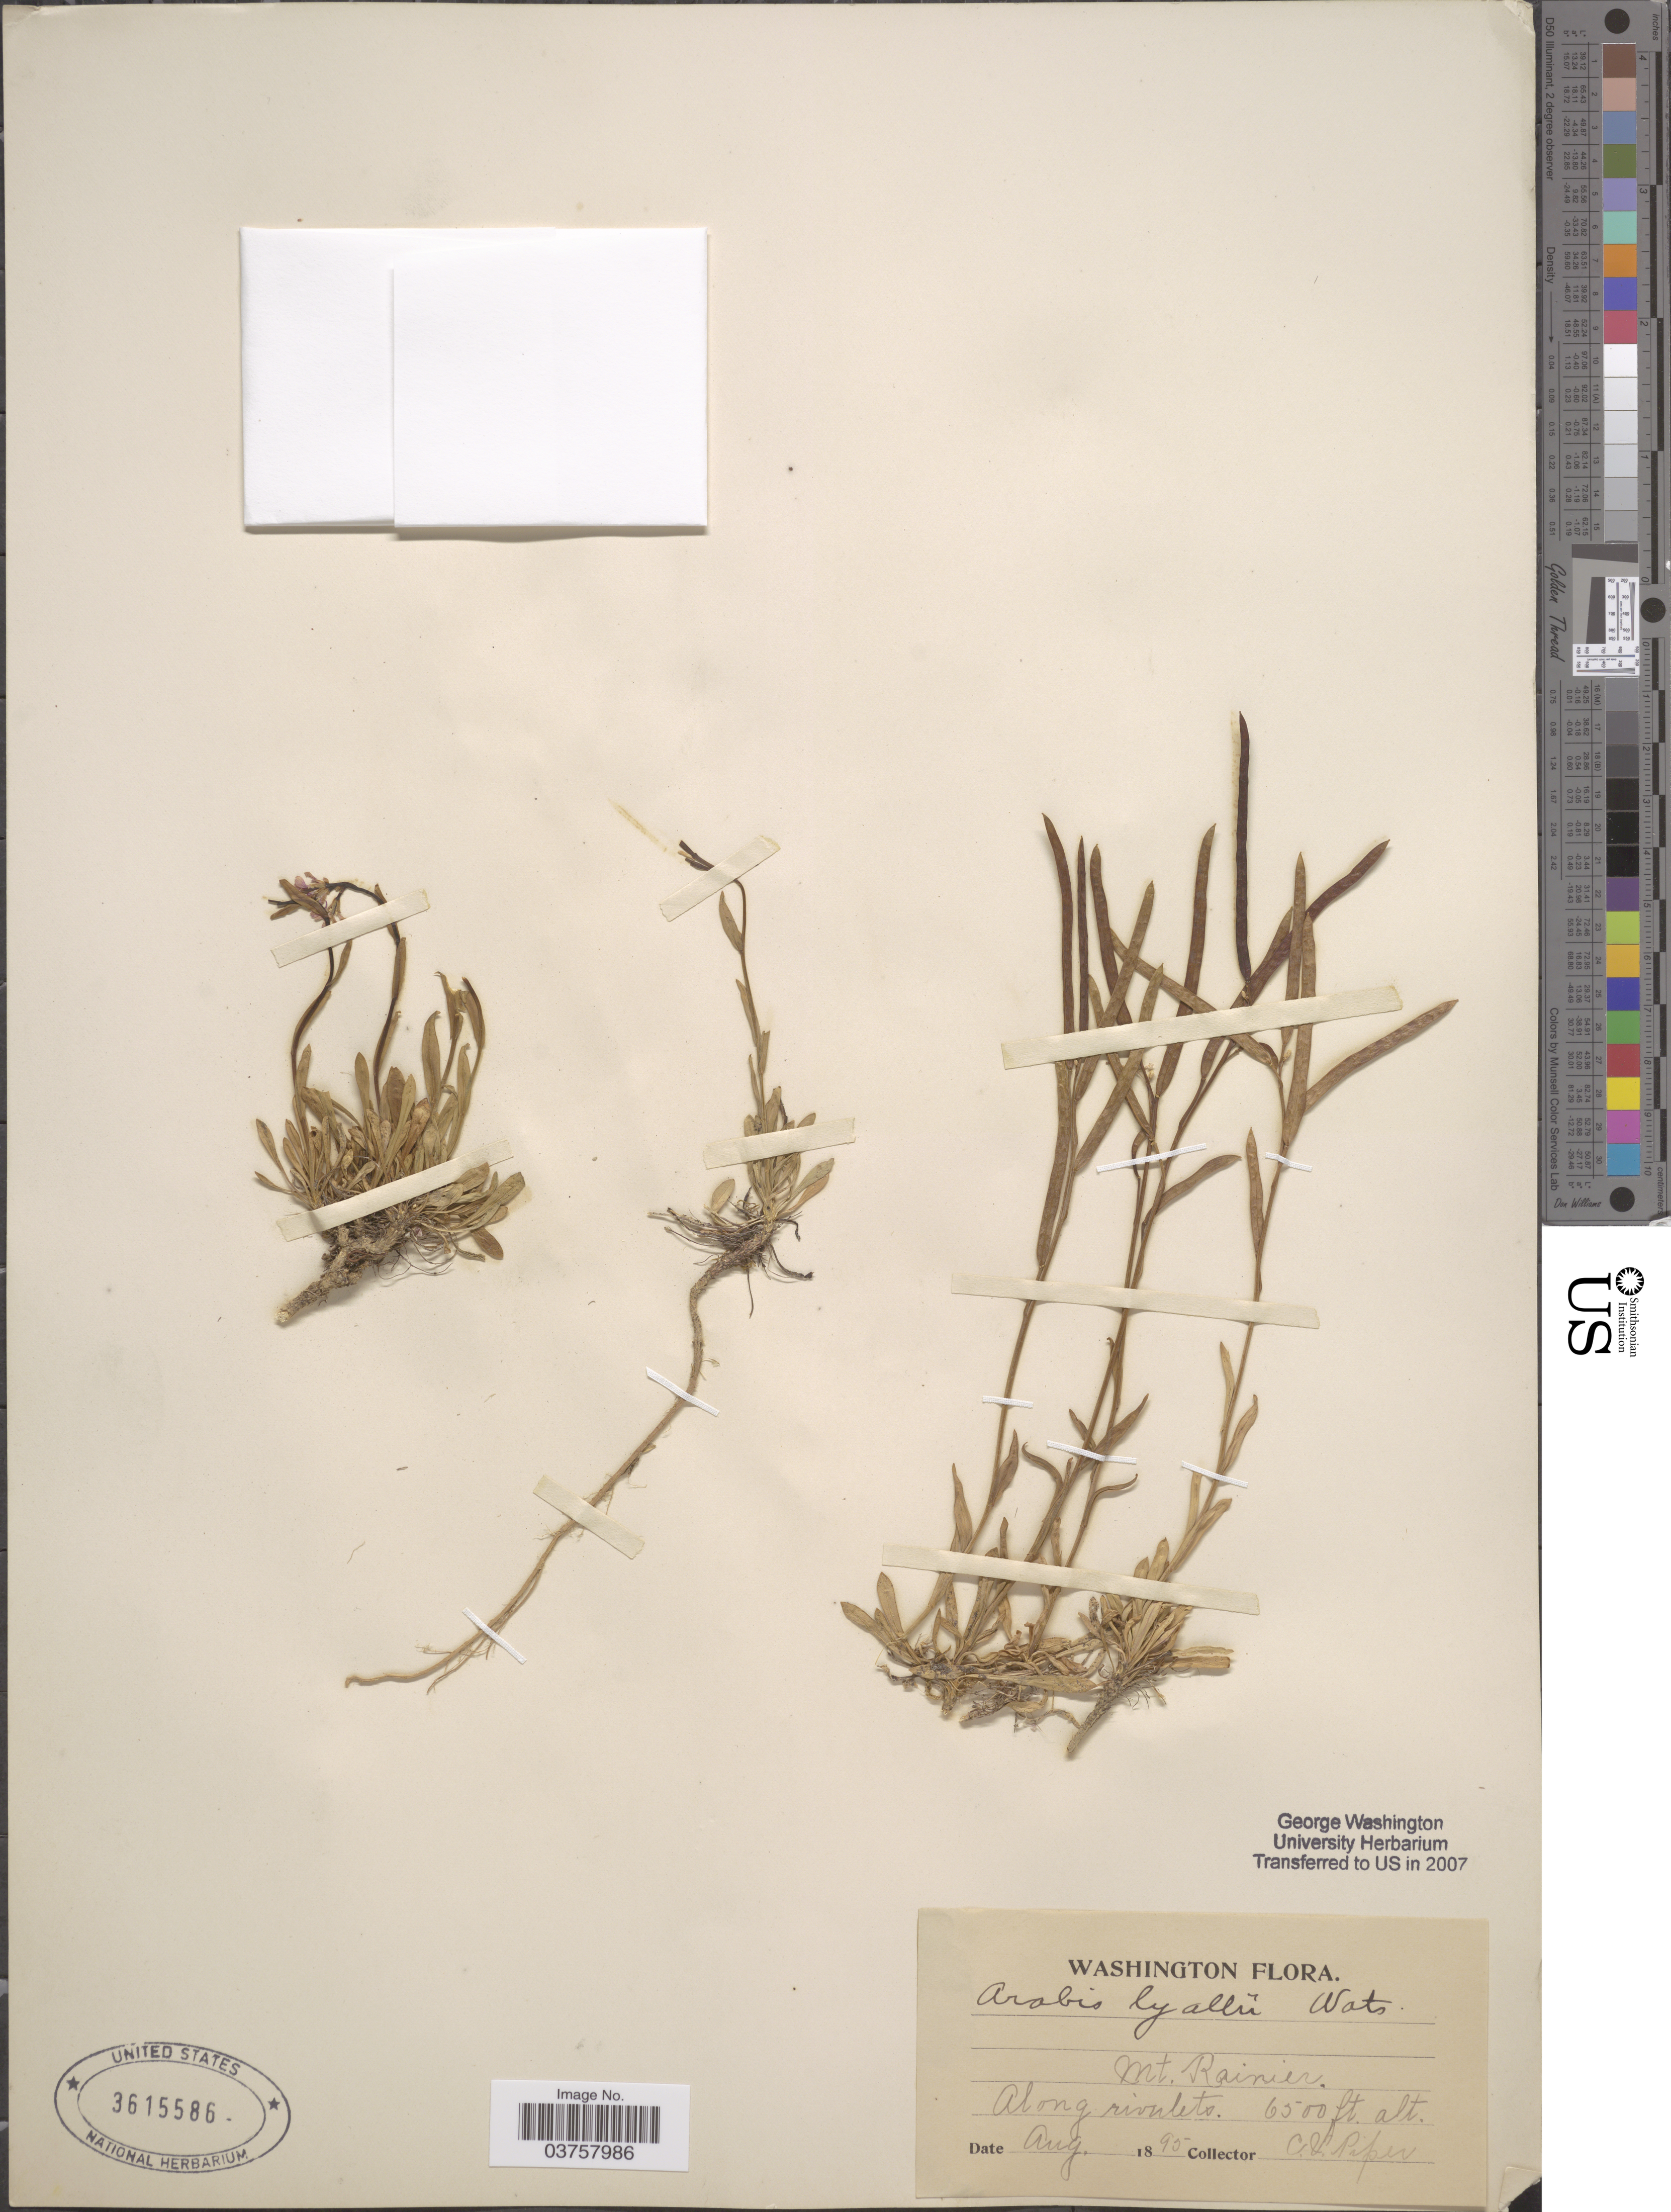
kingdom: Plantae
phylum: Tracheophyta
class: Magnoliopsida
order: Brassicales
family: Brassicaceae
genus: Arabis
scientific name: Arabis lyallii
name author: S. Watson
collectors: C. V. Piper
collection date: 1895-08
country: United States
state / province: Washington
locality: Mt. Rainier.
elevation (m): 1981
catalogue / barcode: US 3615586